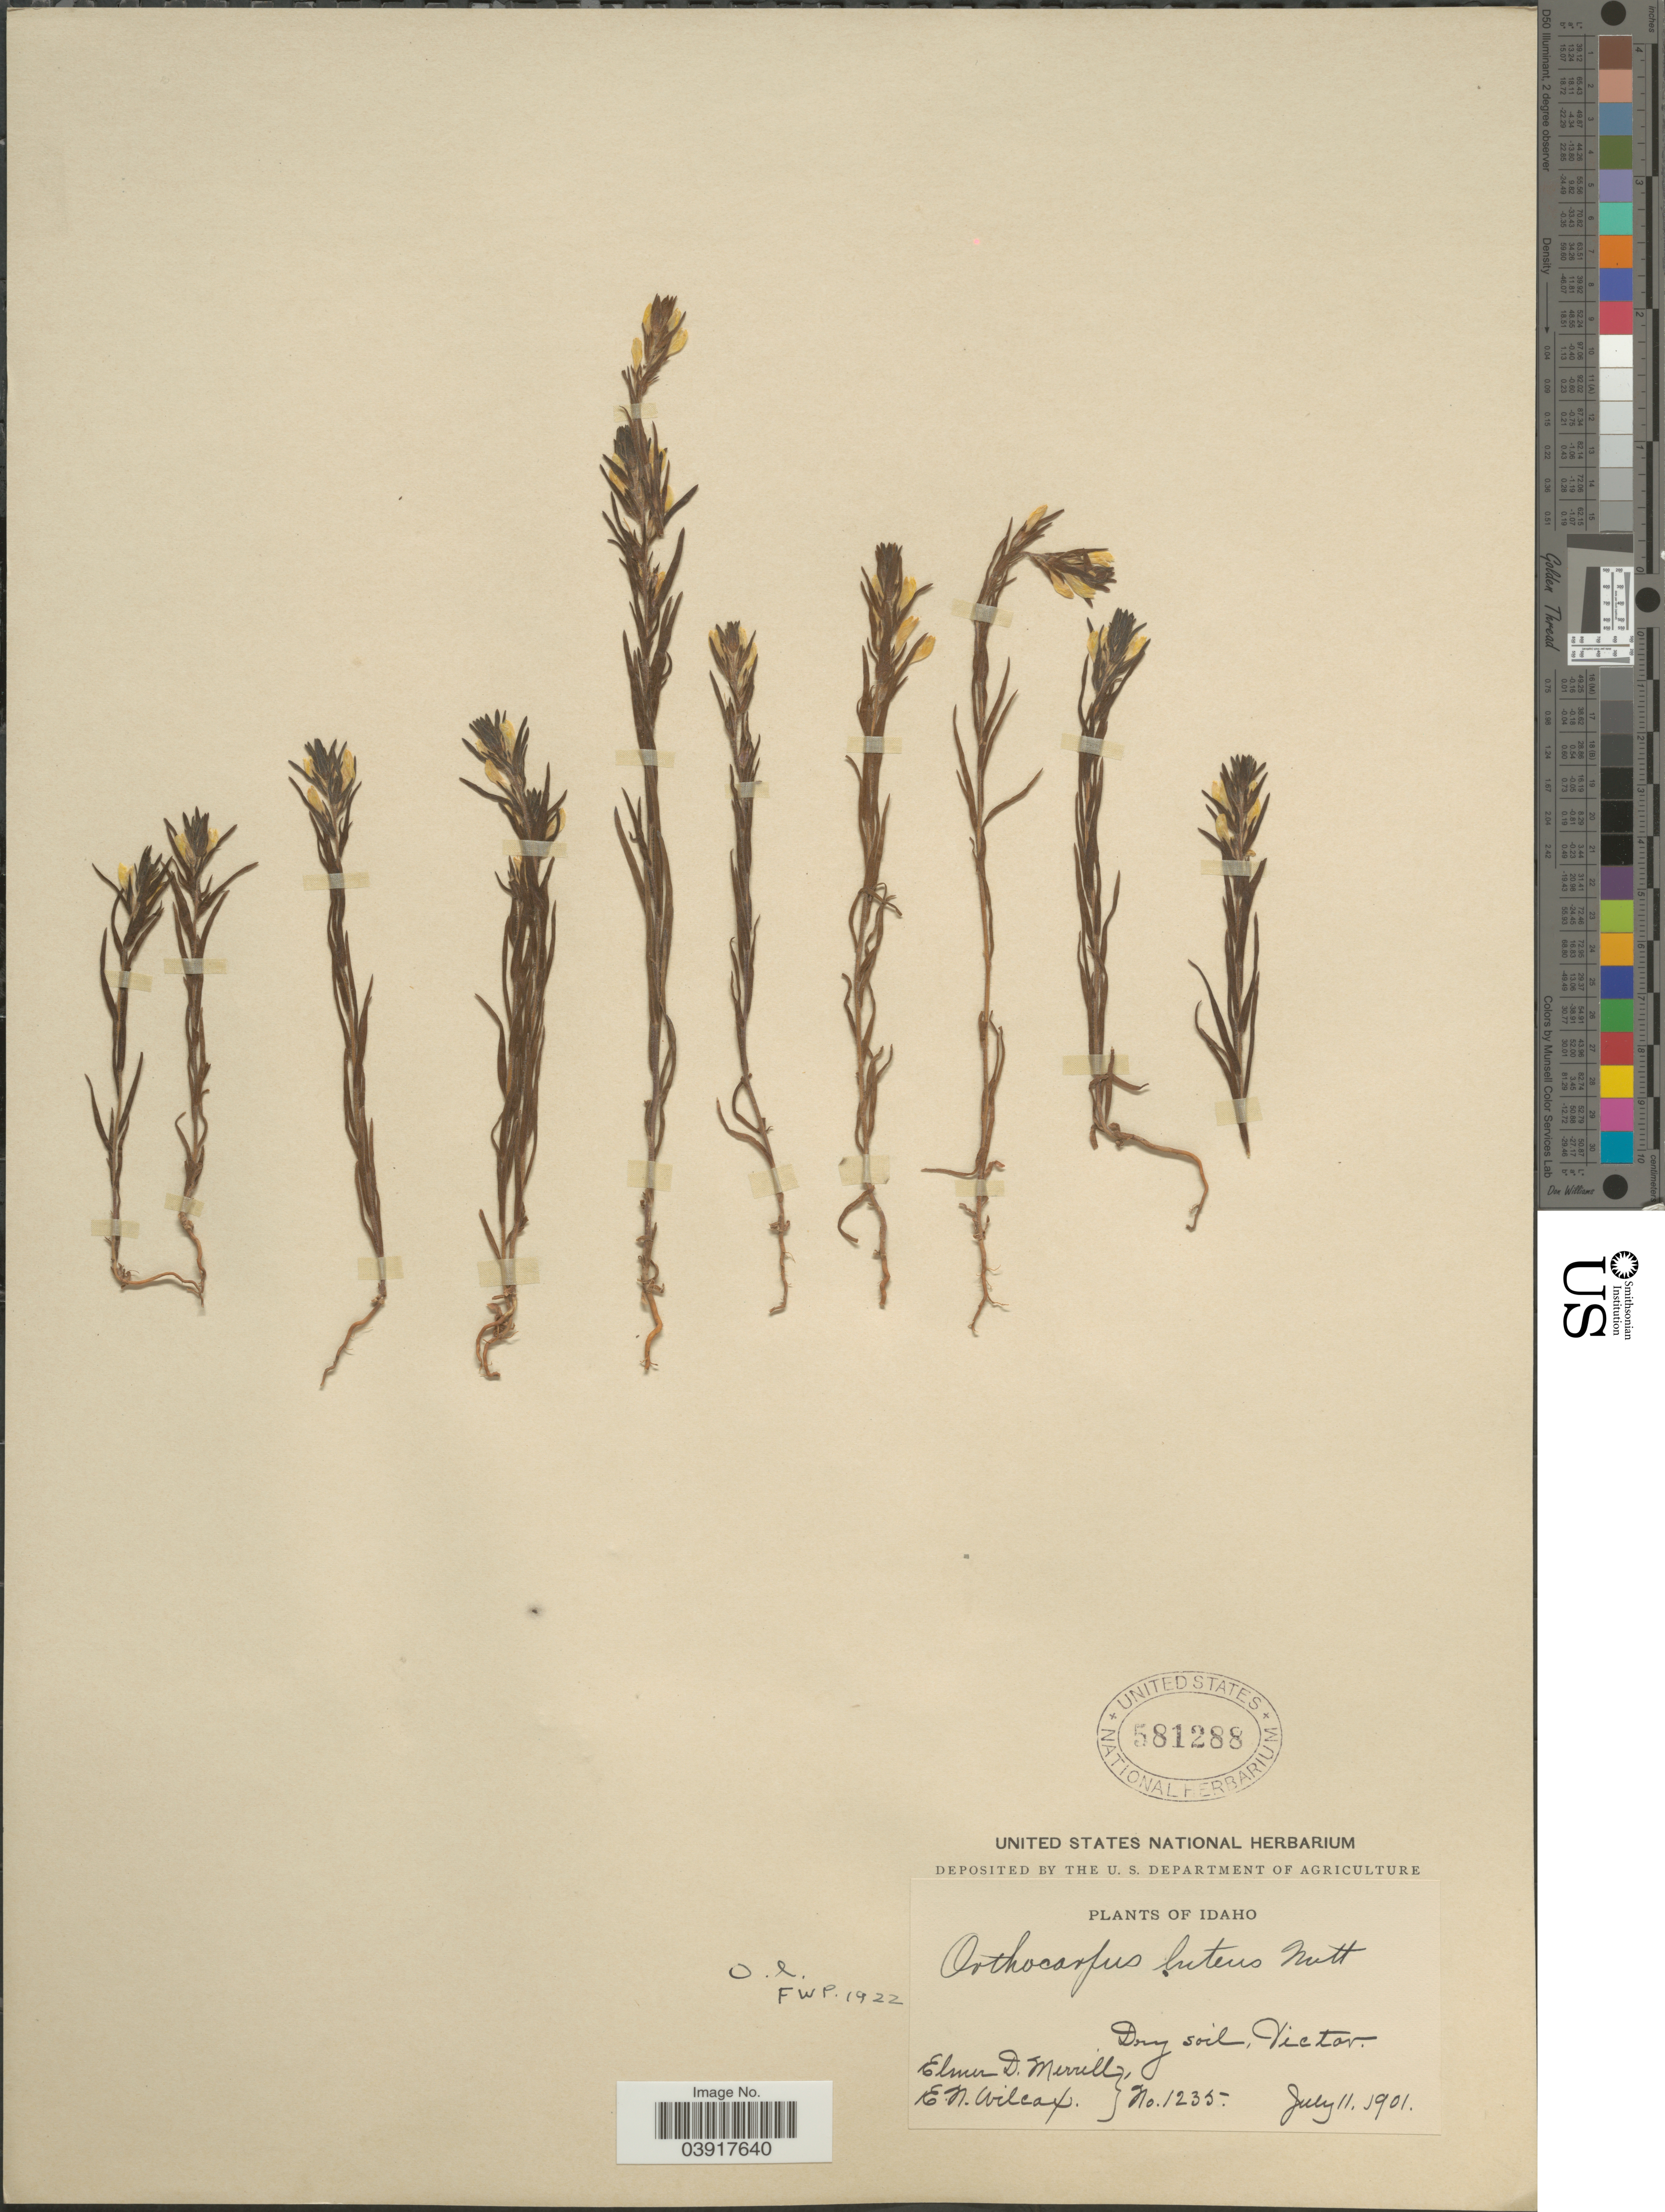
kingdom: Plantae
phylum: Tracheophyta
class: Magnoliopsida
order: Lamiales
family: Orobanchaceae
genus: Orthocarpus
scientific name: Orthocarpus luteus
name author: Nutt.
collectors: E. D. Merrill & E. Wilcox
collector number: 1235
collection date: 1901-07-11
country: United States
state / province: Idaho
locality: Victor.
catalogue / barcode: US 581288